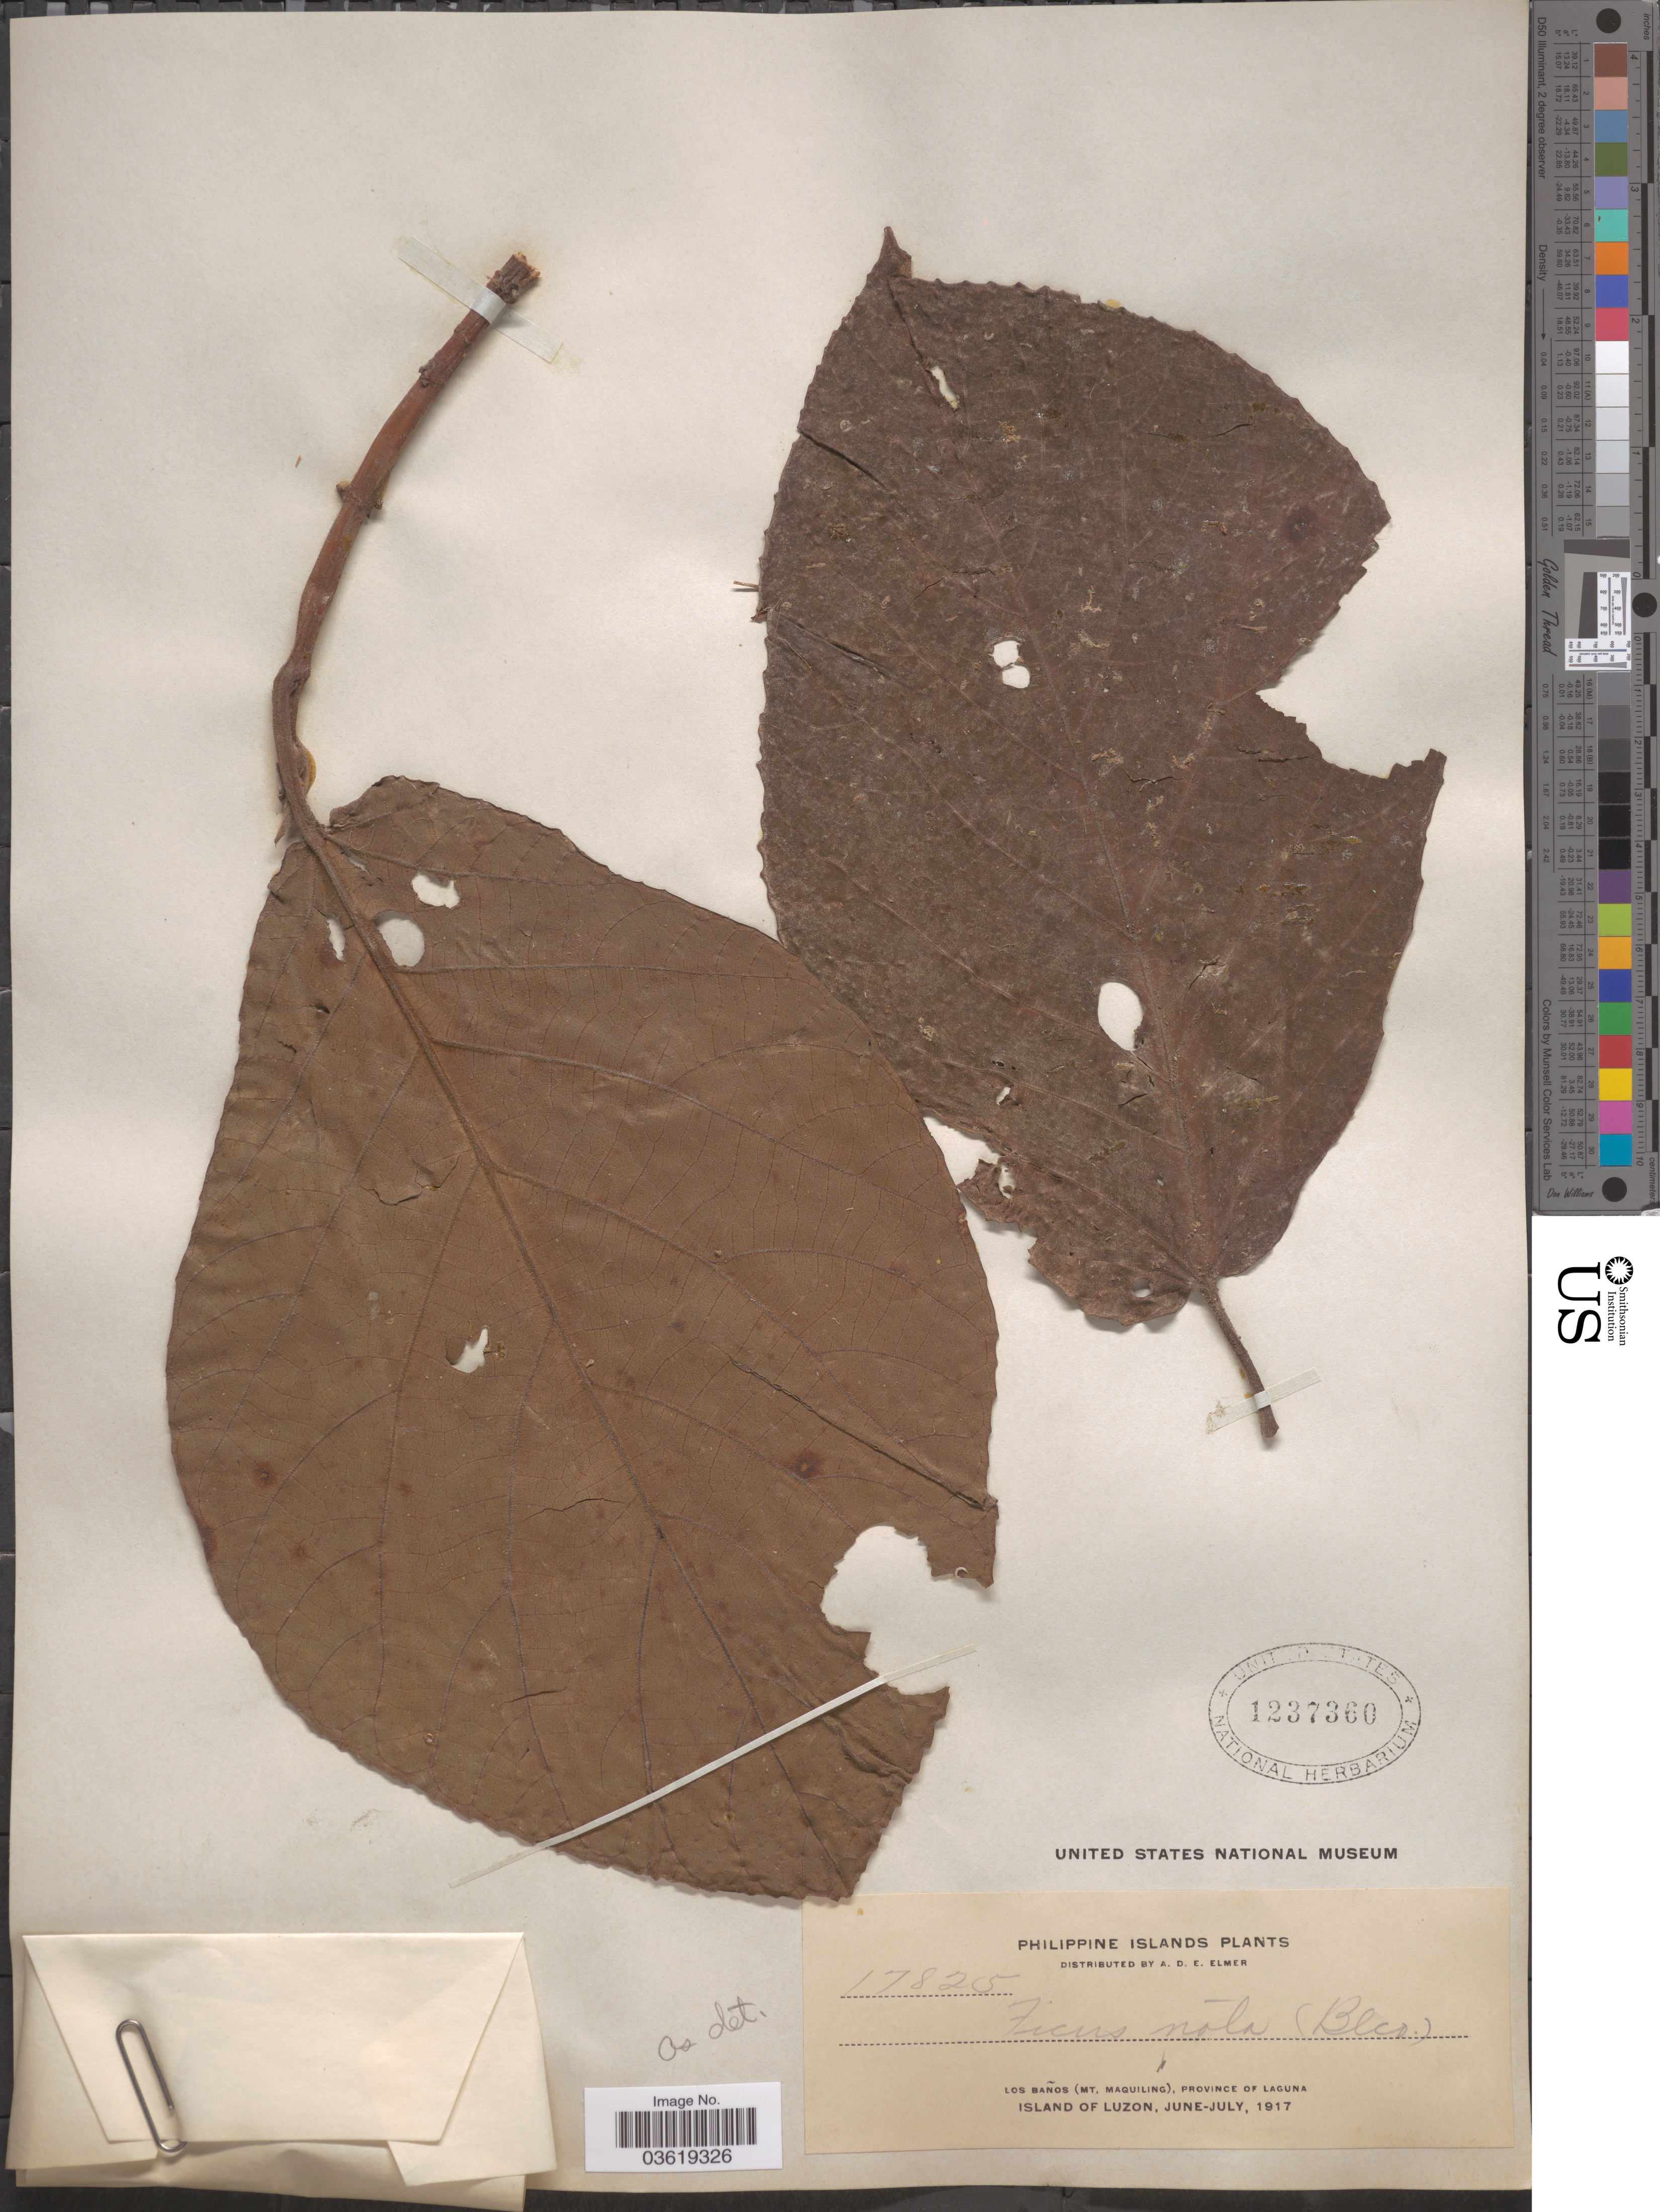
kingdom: Plantae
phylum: Tracheophyta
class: Magnoliopsida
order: Rosales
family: Moraceae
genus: Ficus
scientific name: Ficus nota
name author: (C.E. Blanco) Merr.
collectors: A. D. E. Elmer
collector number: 17825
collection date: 1917-06/1917-07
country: Philippines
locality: Philippine Islands. Los Baños (Mt. Maquiling), Province of Laguna. Island of Luzon.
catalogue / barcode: US 1237360